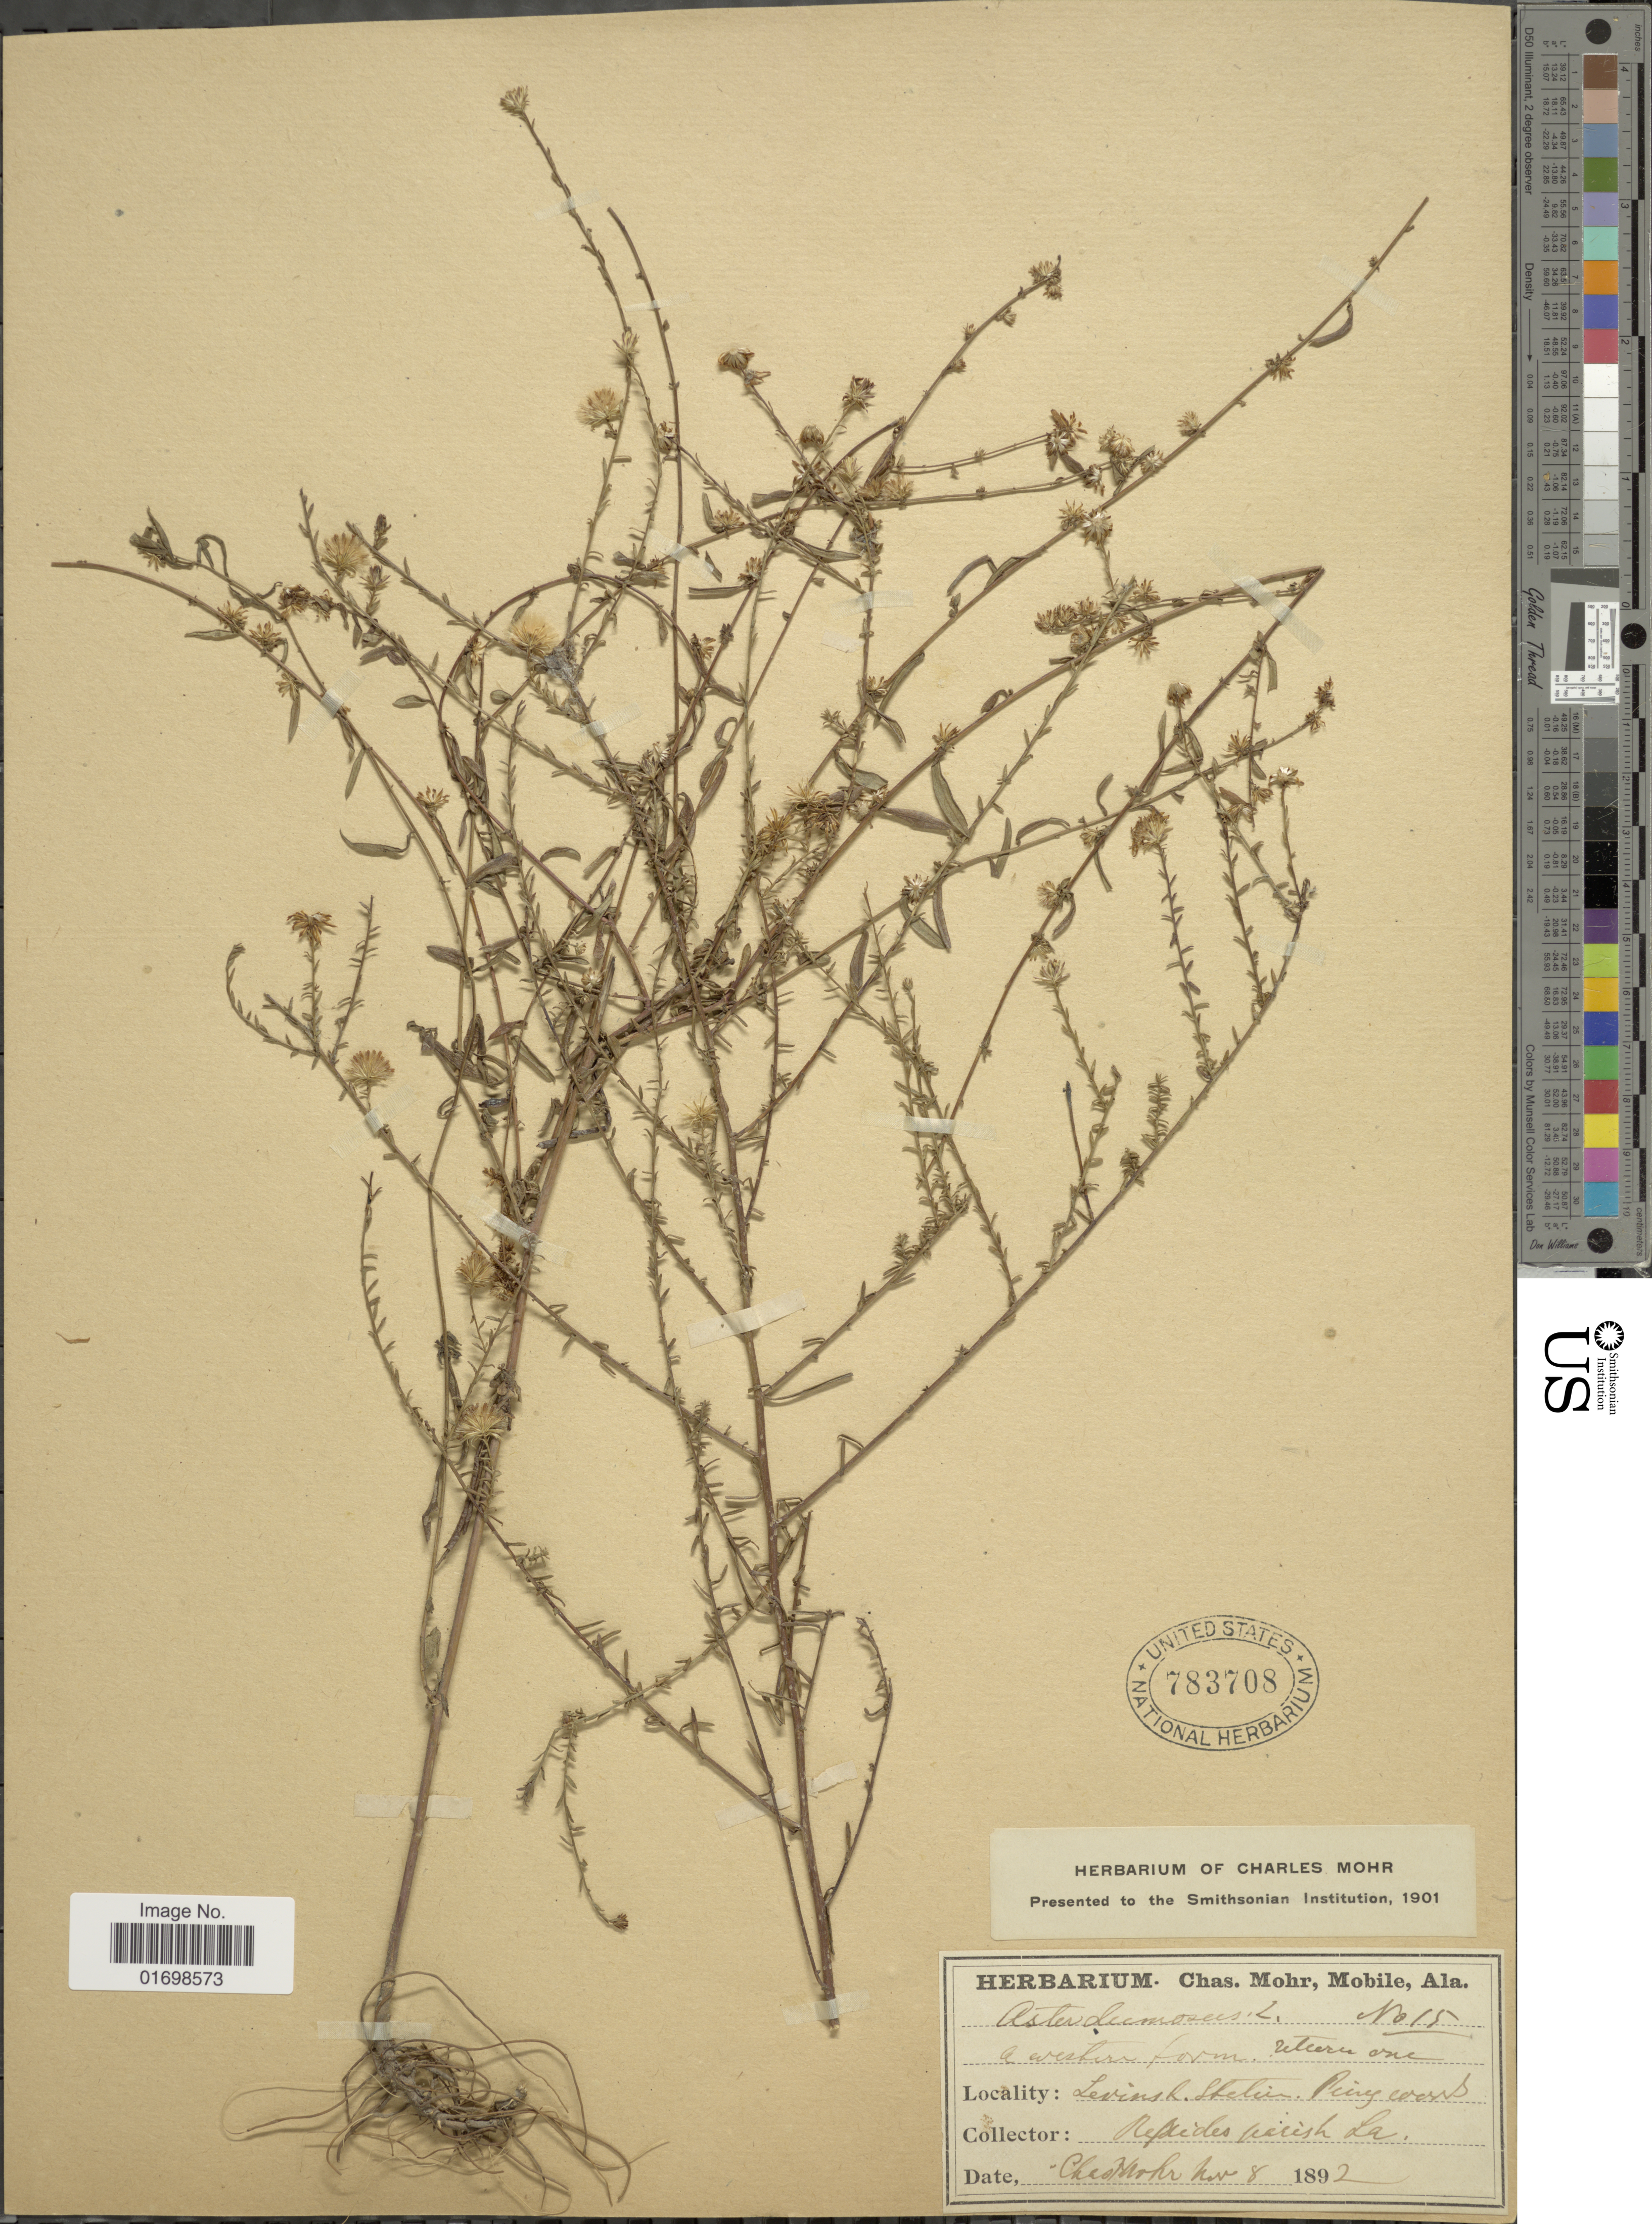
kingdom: Plantae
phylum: Tracheophyta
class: Magnoliopsida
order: Asterales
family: Asteraceae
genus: Symphyotrichum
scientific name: Symphyotrichum dumosum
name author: (L.) G.L. Nesom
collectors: Mohr, C. T. (herbarium)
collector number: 15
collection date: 1892-11-08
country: United States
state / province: Louisiana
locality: Rapides parish La.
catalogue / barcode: US 783708